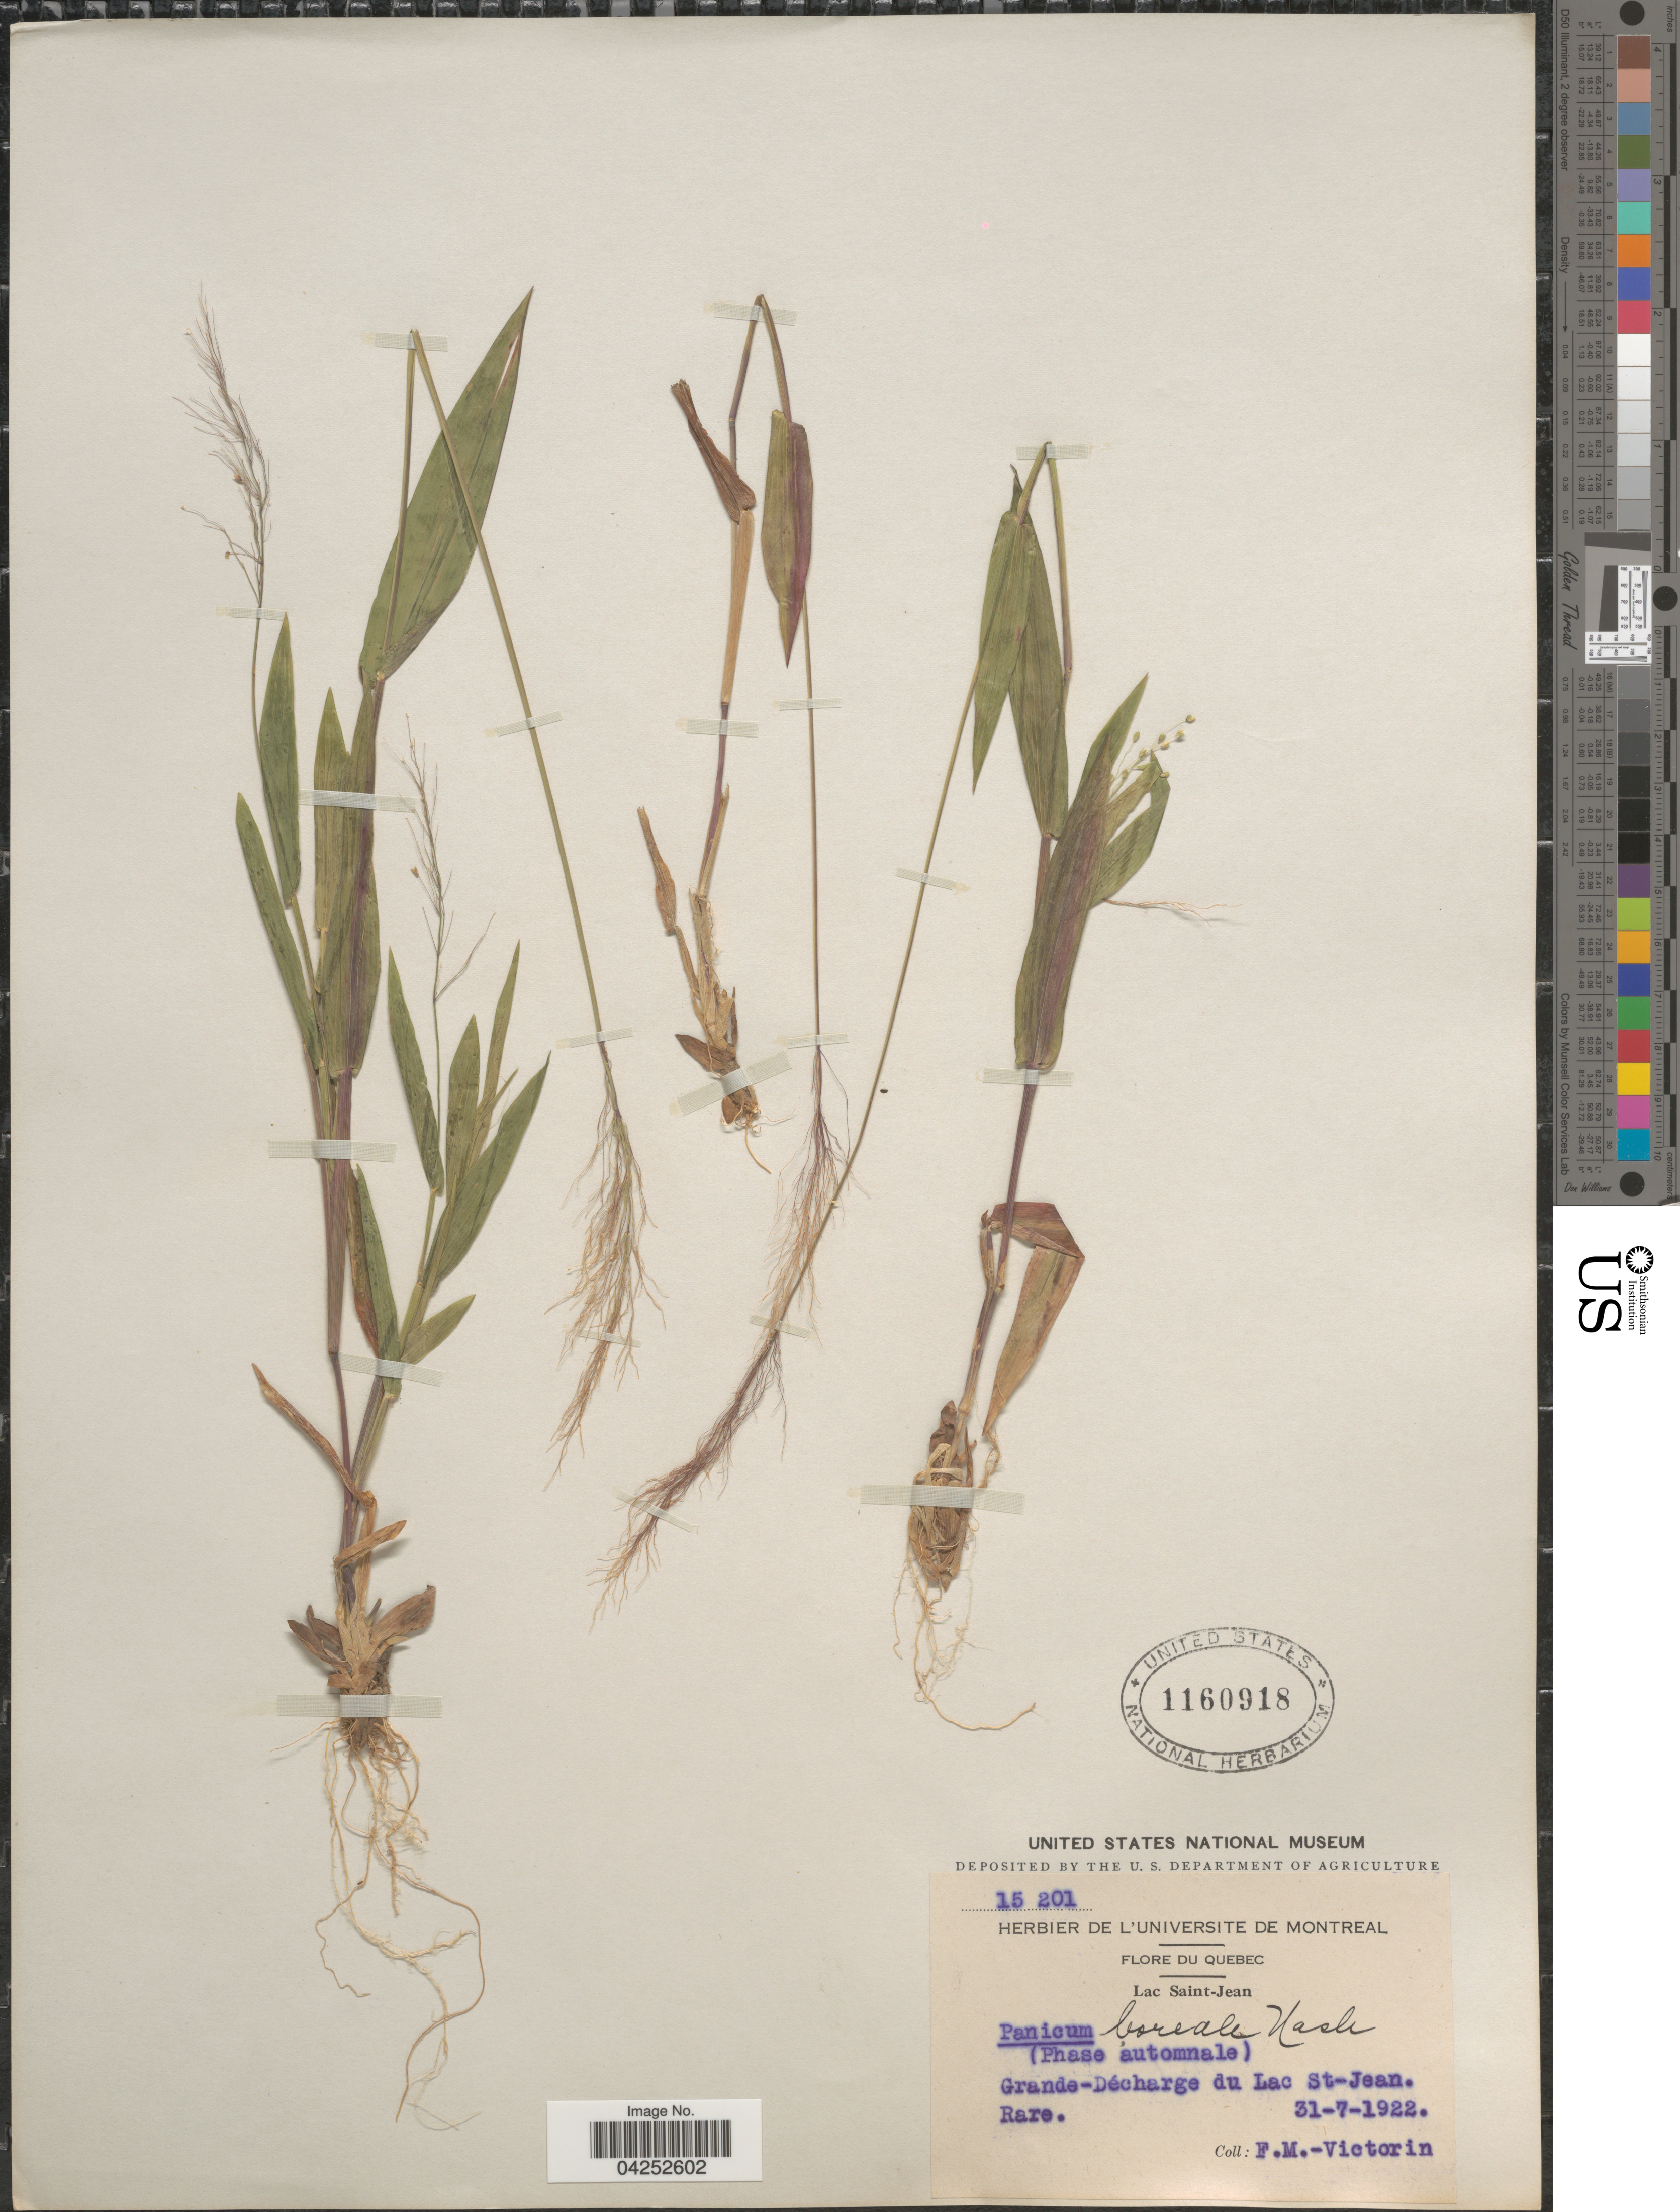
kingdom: Plantae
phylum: Tracheophyta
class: Liliopsida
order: Poales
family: Poaceae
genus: Dichanthelium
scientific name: Dichanthelium boreale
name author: (Nash) Freckmann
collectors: F. Marie-Victorin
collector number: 15201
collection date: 1922-07-31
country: Canada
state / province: Quebec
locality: Lac Saint-Jean. Grande-Décharge du Lac St-Jean.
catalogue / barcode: US 1160918